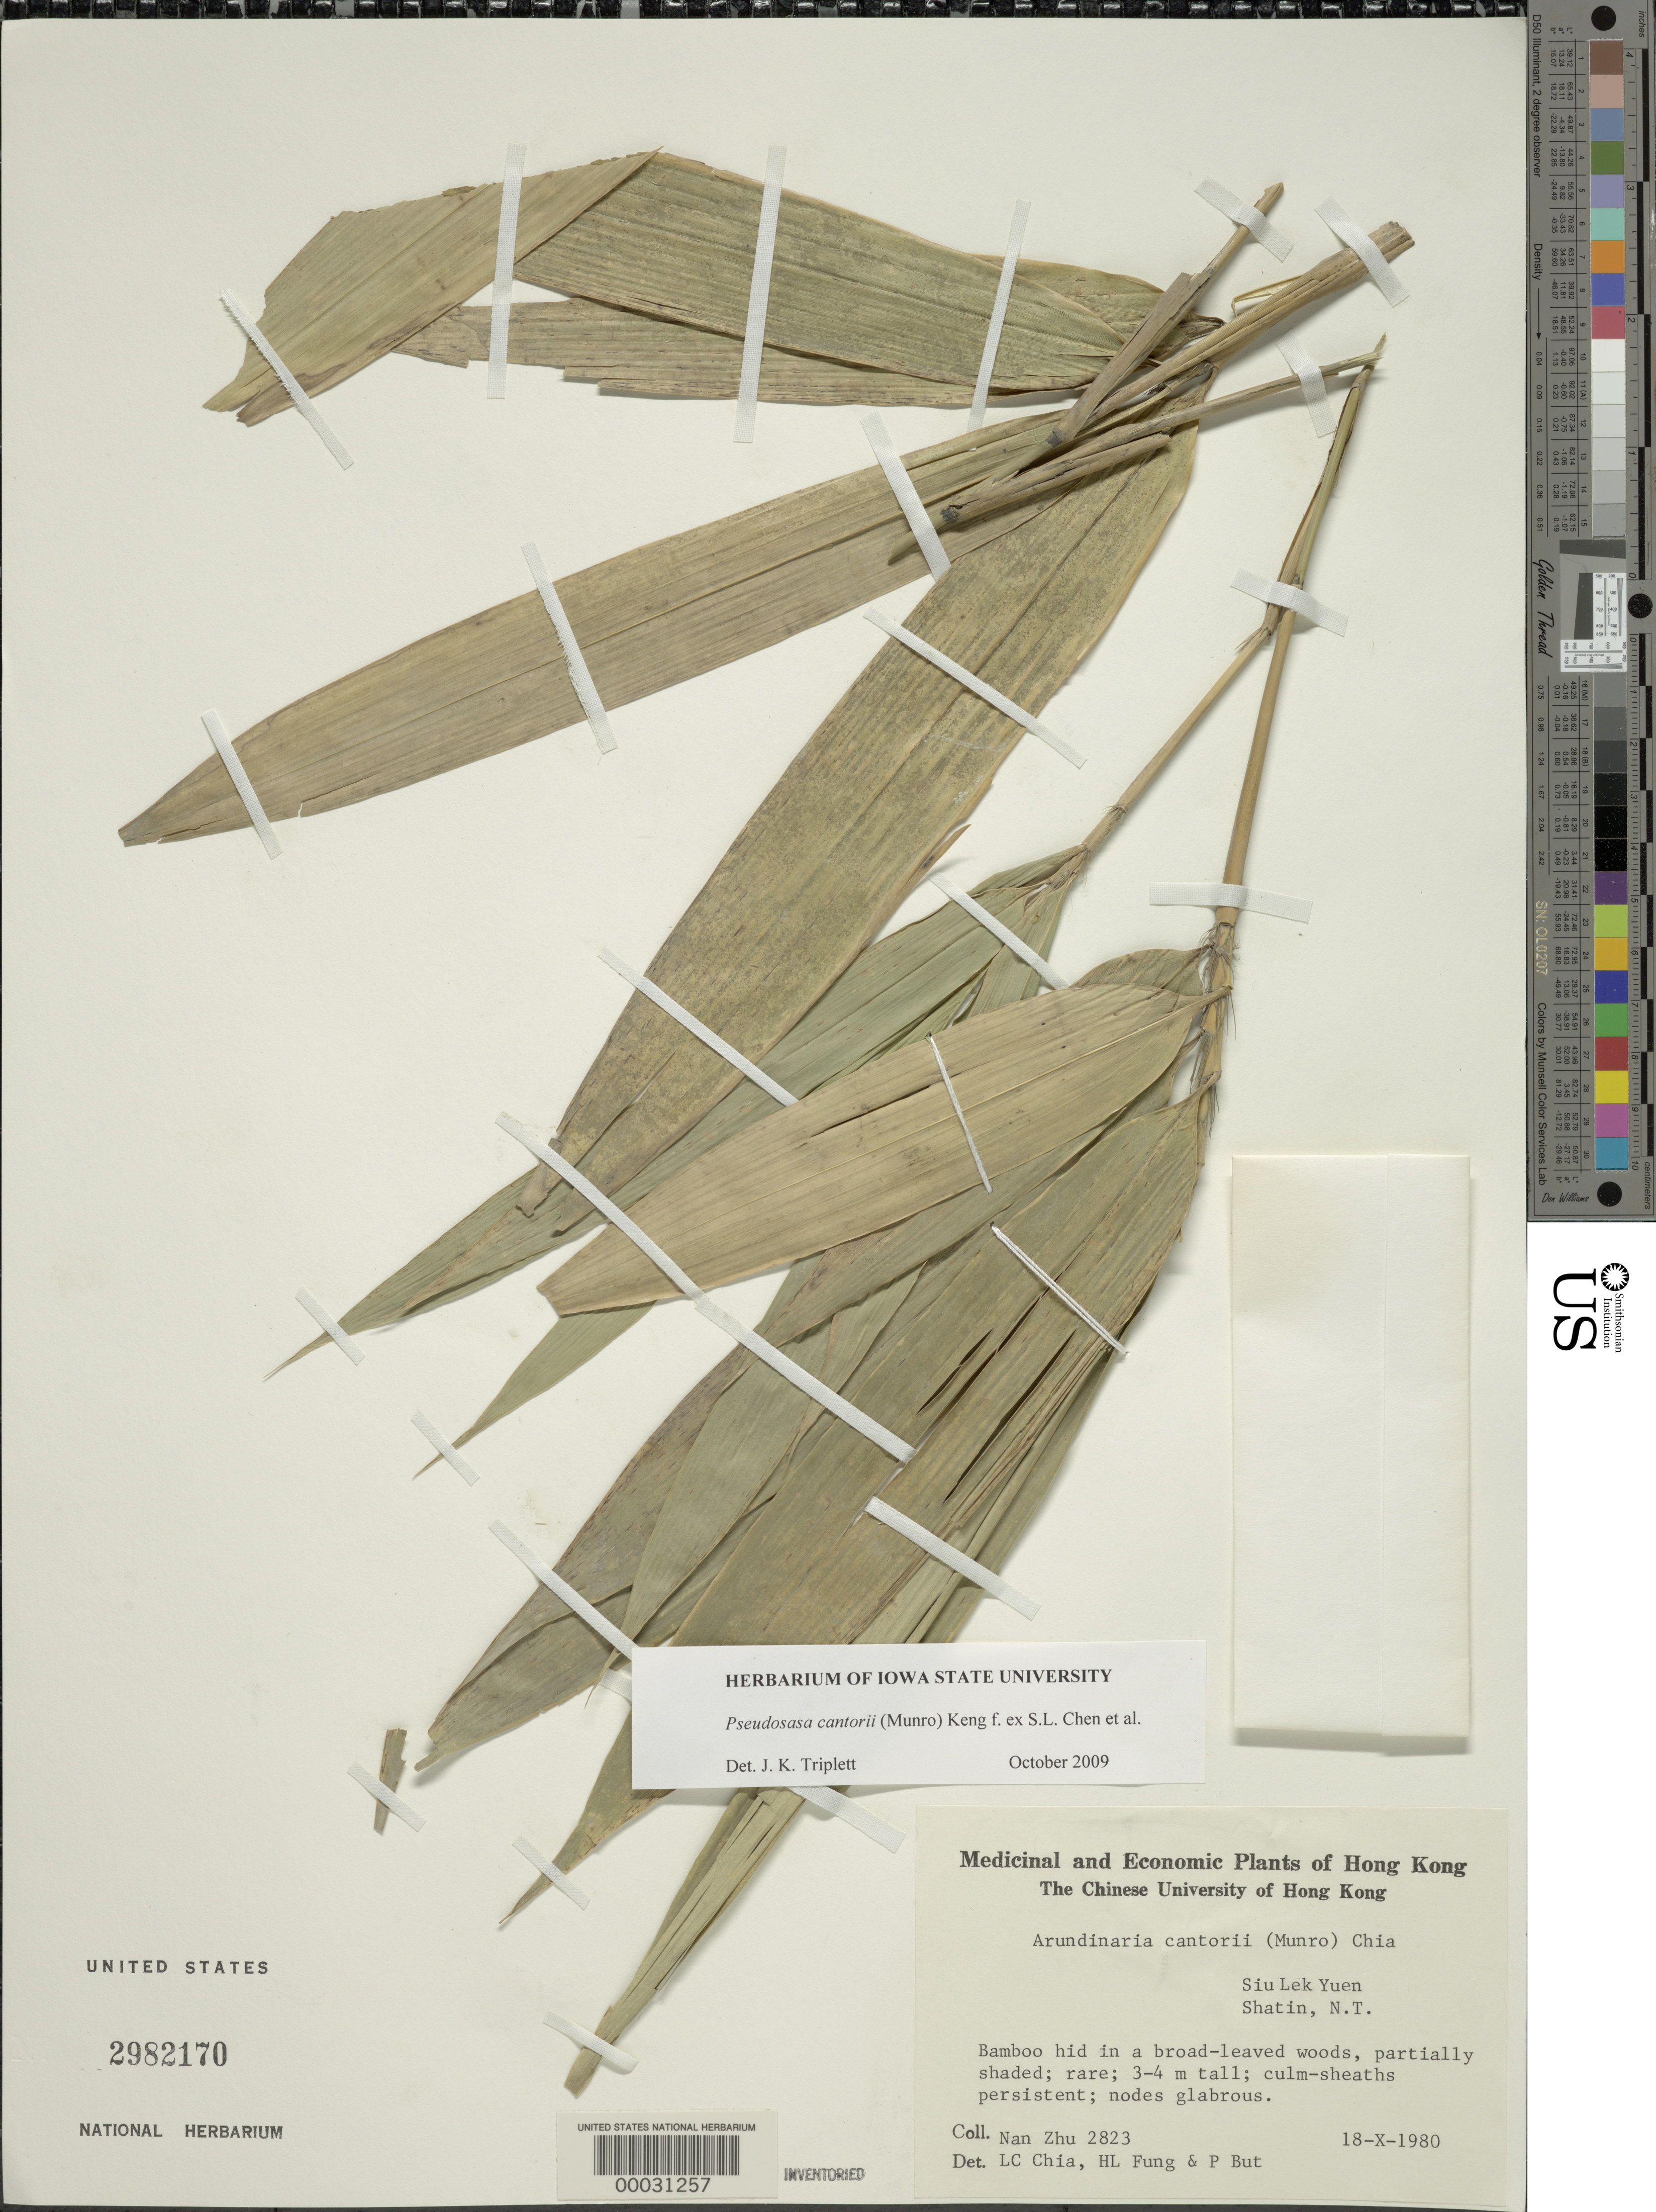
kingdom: Plantae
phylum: Tracheophyta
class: Liliopsida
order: Poales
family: Poaceae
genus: Pseudosasa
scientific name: Pseudosasa cantorii (Munro) Keng f. ex S.L. Chen et al.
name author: (Munro) Keng f. ex S.L. Chen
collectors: N. Zhu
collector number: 2823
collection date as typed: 18 Oct 1980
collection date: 1980-10-18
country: China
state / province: Hong Kong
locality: Siu lek yuen, shatin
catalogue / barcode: US 2982170